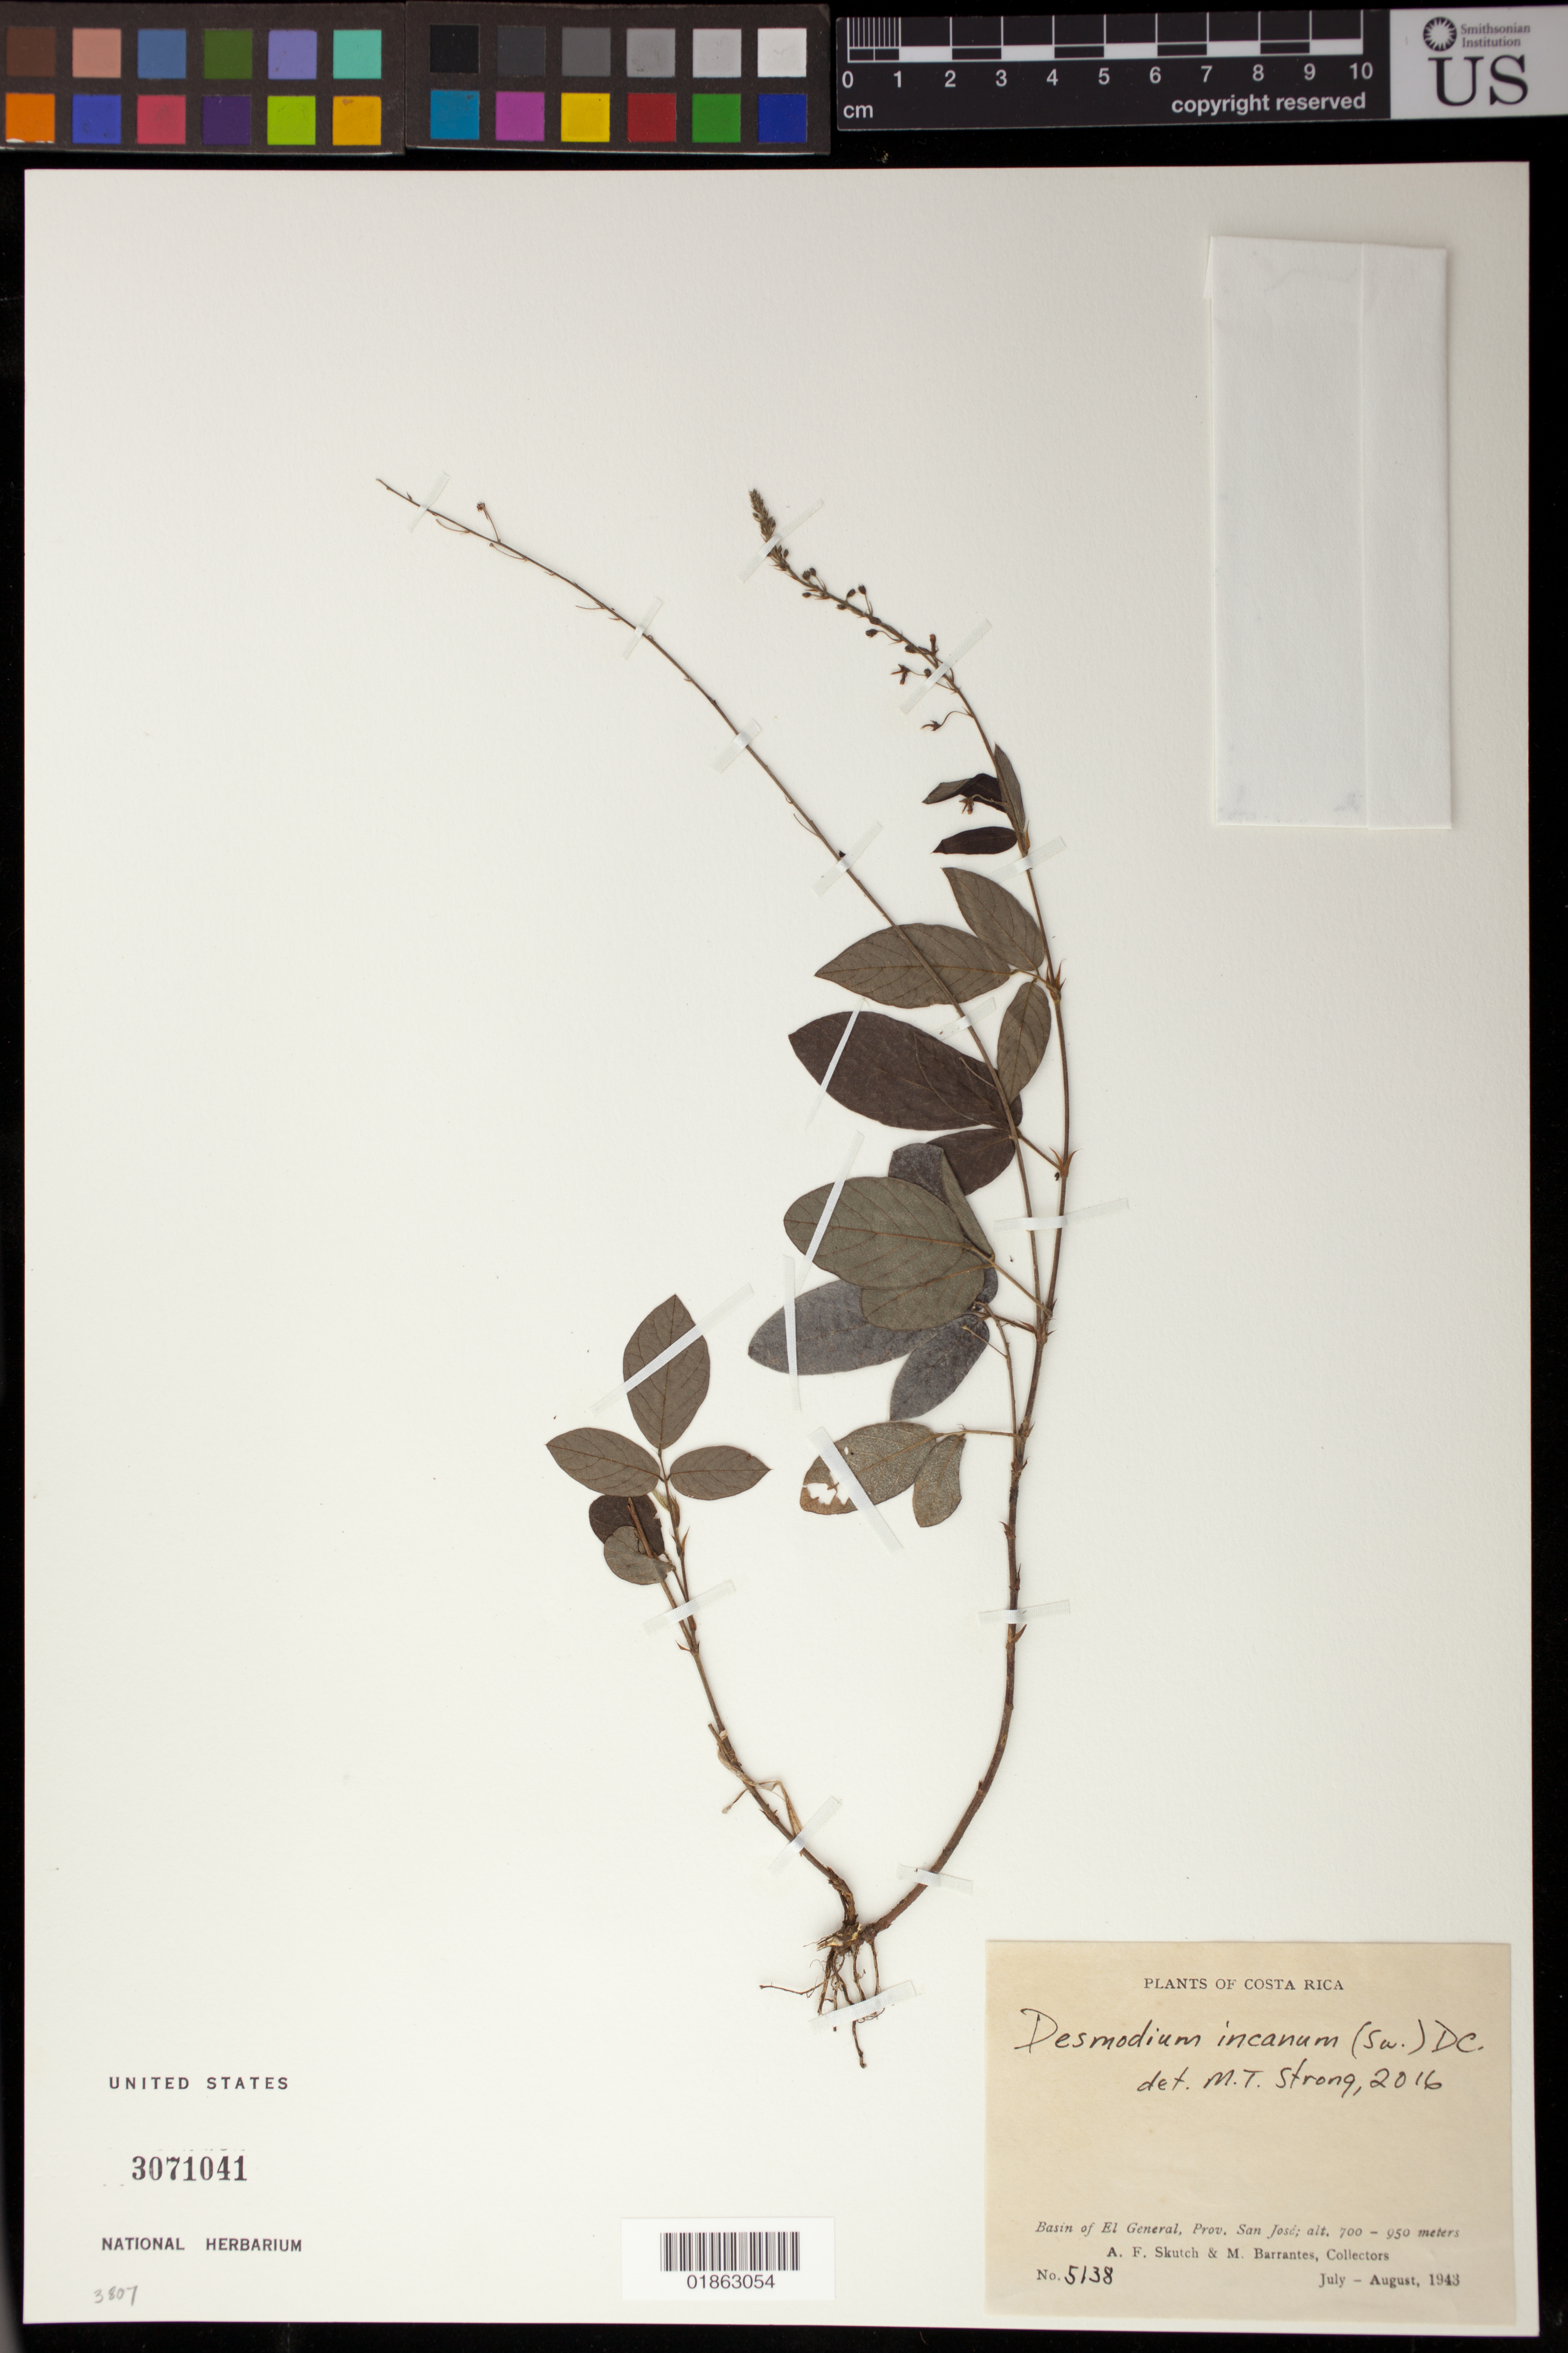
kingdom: Plantae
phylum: Tracheophyta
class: Magnoliopsida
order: Fabales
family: Fabaceae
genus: Desmodium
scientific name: Desmodium incanum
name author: (Sw.) DC.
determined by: Strong, Mark T., (BOT), Smithsonian Institution - National Museum of Natural History (UNITED STATES)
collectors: A. F. Skutch & M. Barrantes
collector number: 5138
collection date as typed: Jul 1943 to -- Aug 1943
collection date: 1943-07/1943-08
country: Costa Rica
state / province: San José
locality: Basin of El General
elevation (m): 700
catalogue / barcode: US 3071041